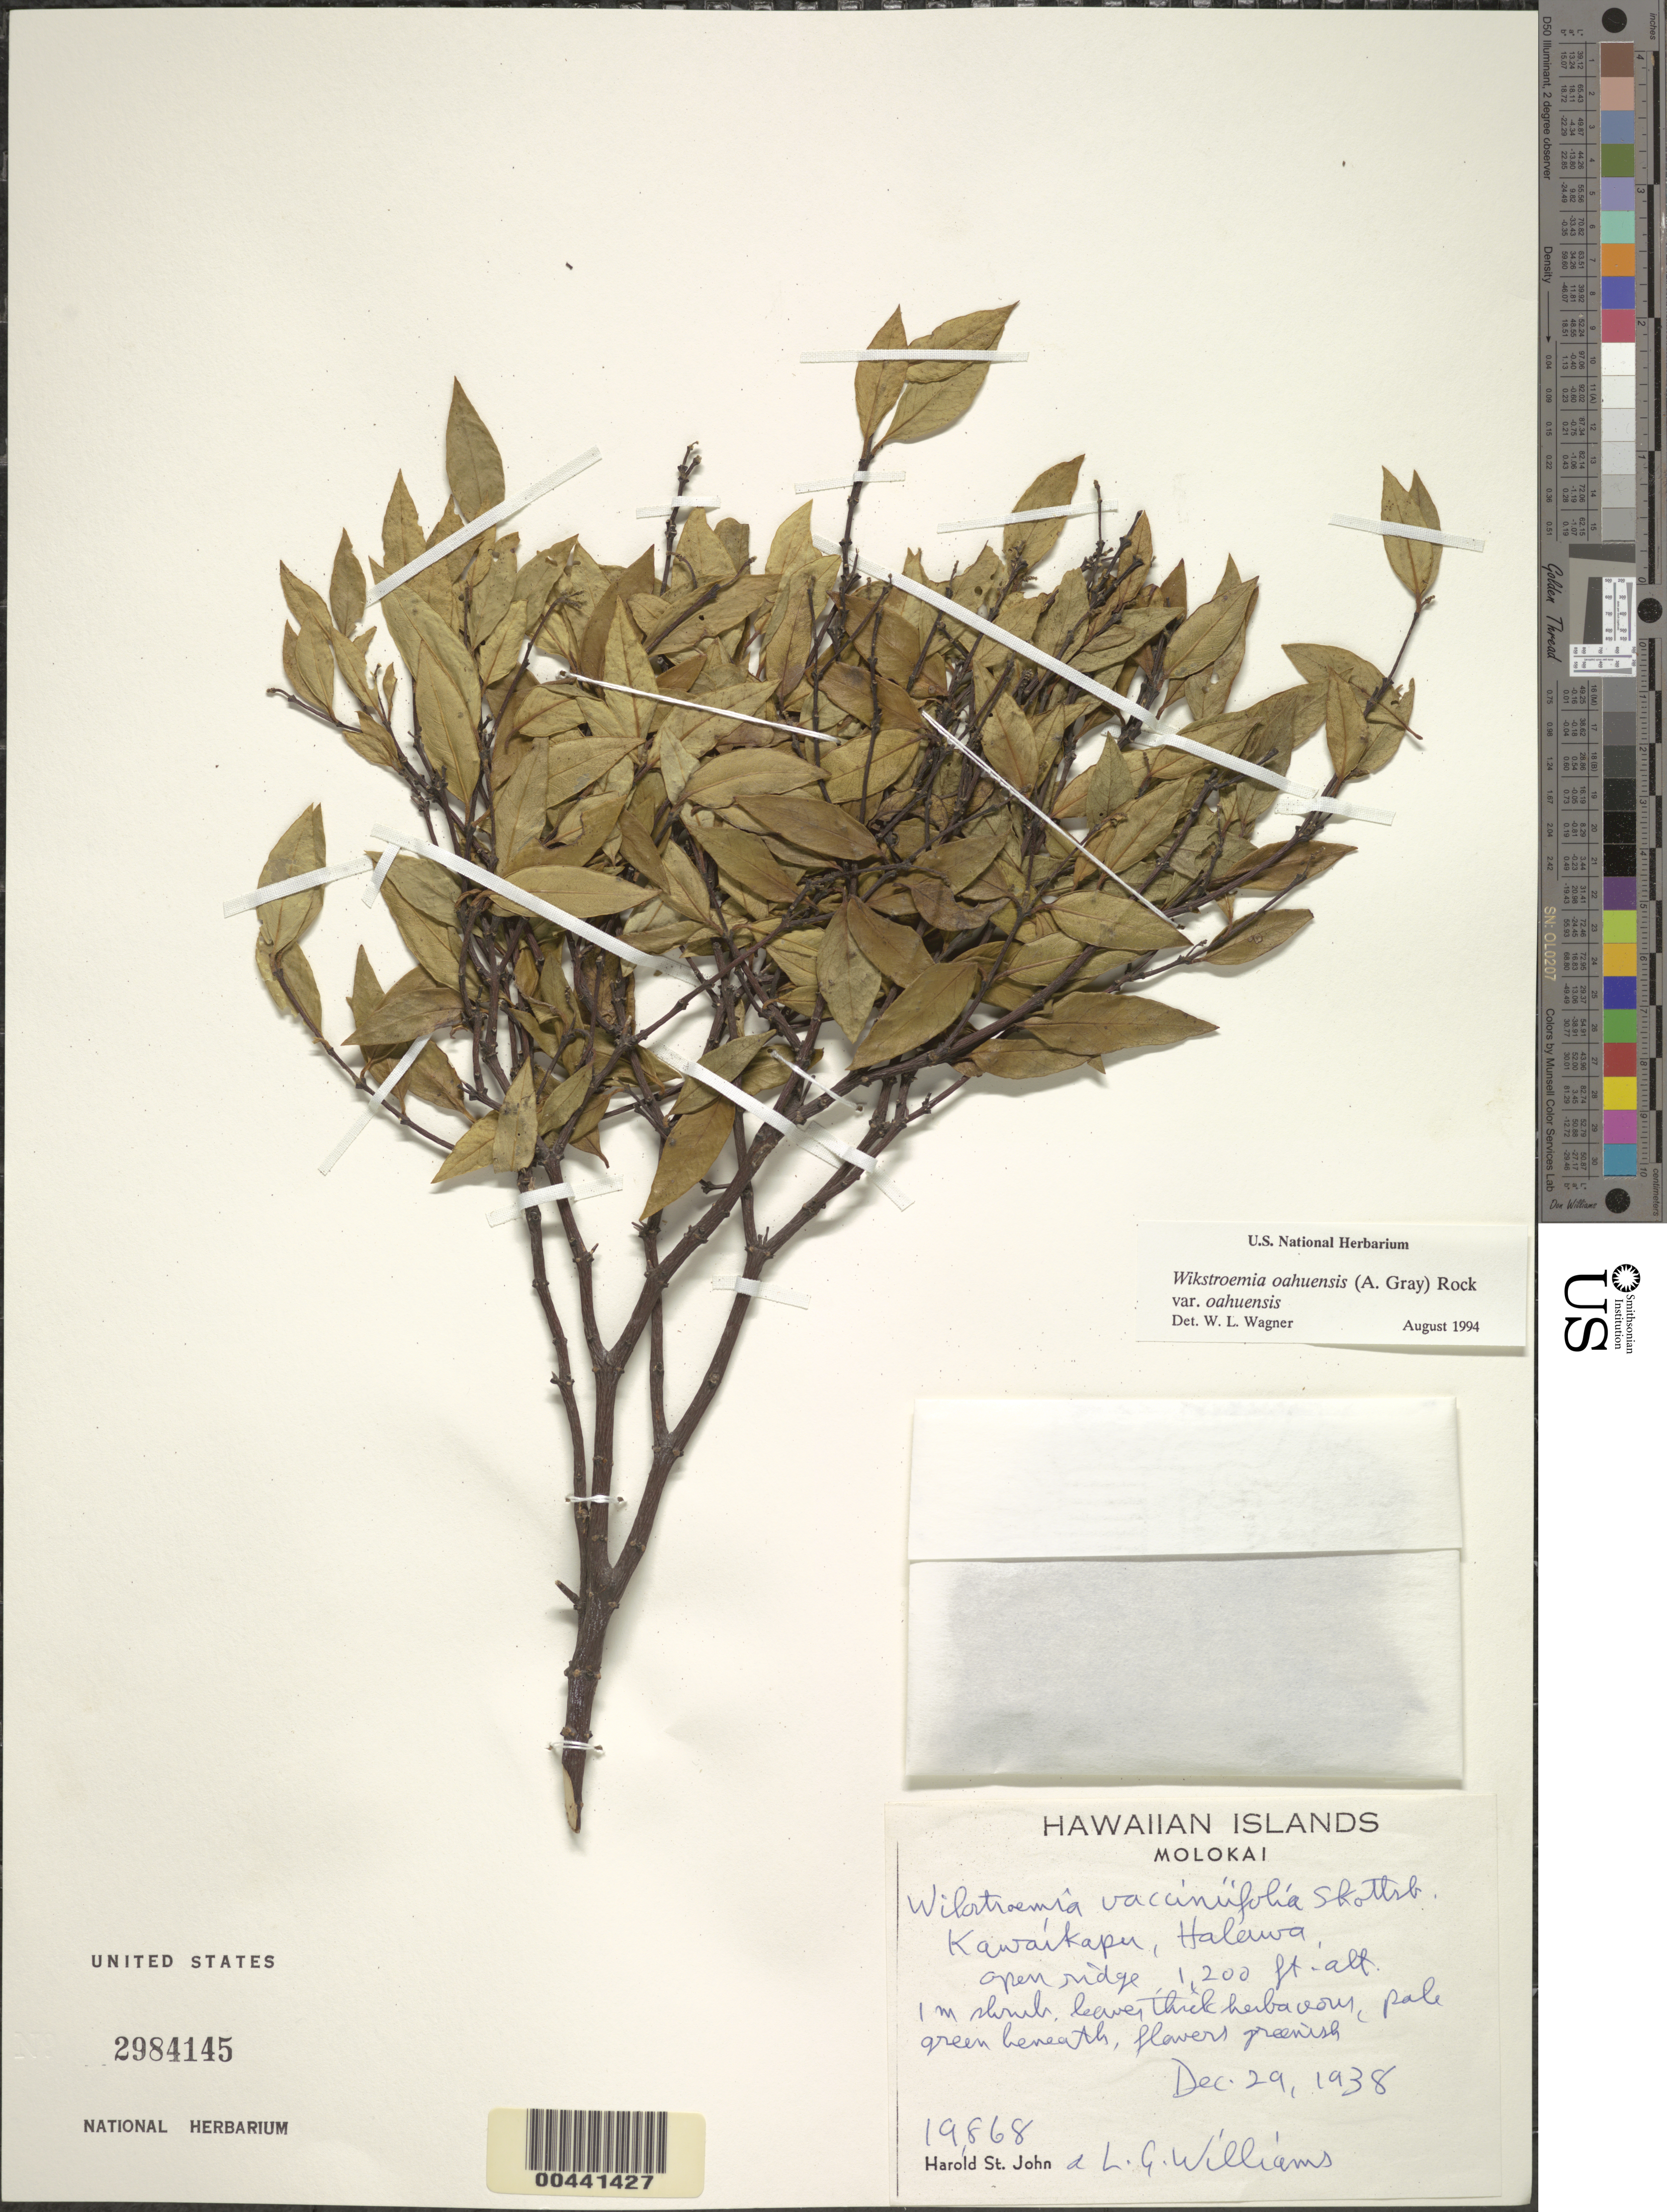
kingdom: Plantae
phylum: Tracheophyta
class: Magnoliopsida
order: Malvales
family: Thymelaeaceae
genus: Wikstroemia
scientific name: Wikstroemia oahuensis var. oahuensis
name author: (A. Gray) Rock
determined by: Wagner, W. L., (BOT), Smithsonian Institution - National Museum of Natural History (UNITED STATES)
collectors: H. St. John & L. G. Williams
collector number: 19868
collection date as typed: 29 Dec 1938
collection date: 1938-12-29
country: United States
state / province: Hawaii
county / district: Maui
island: Moloka'i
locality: Kawaikapu, Halewa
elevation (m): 366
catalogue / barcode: US 2984145